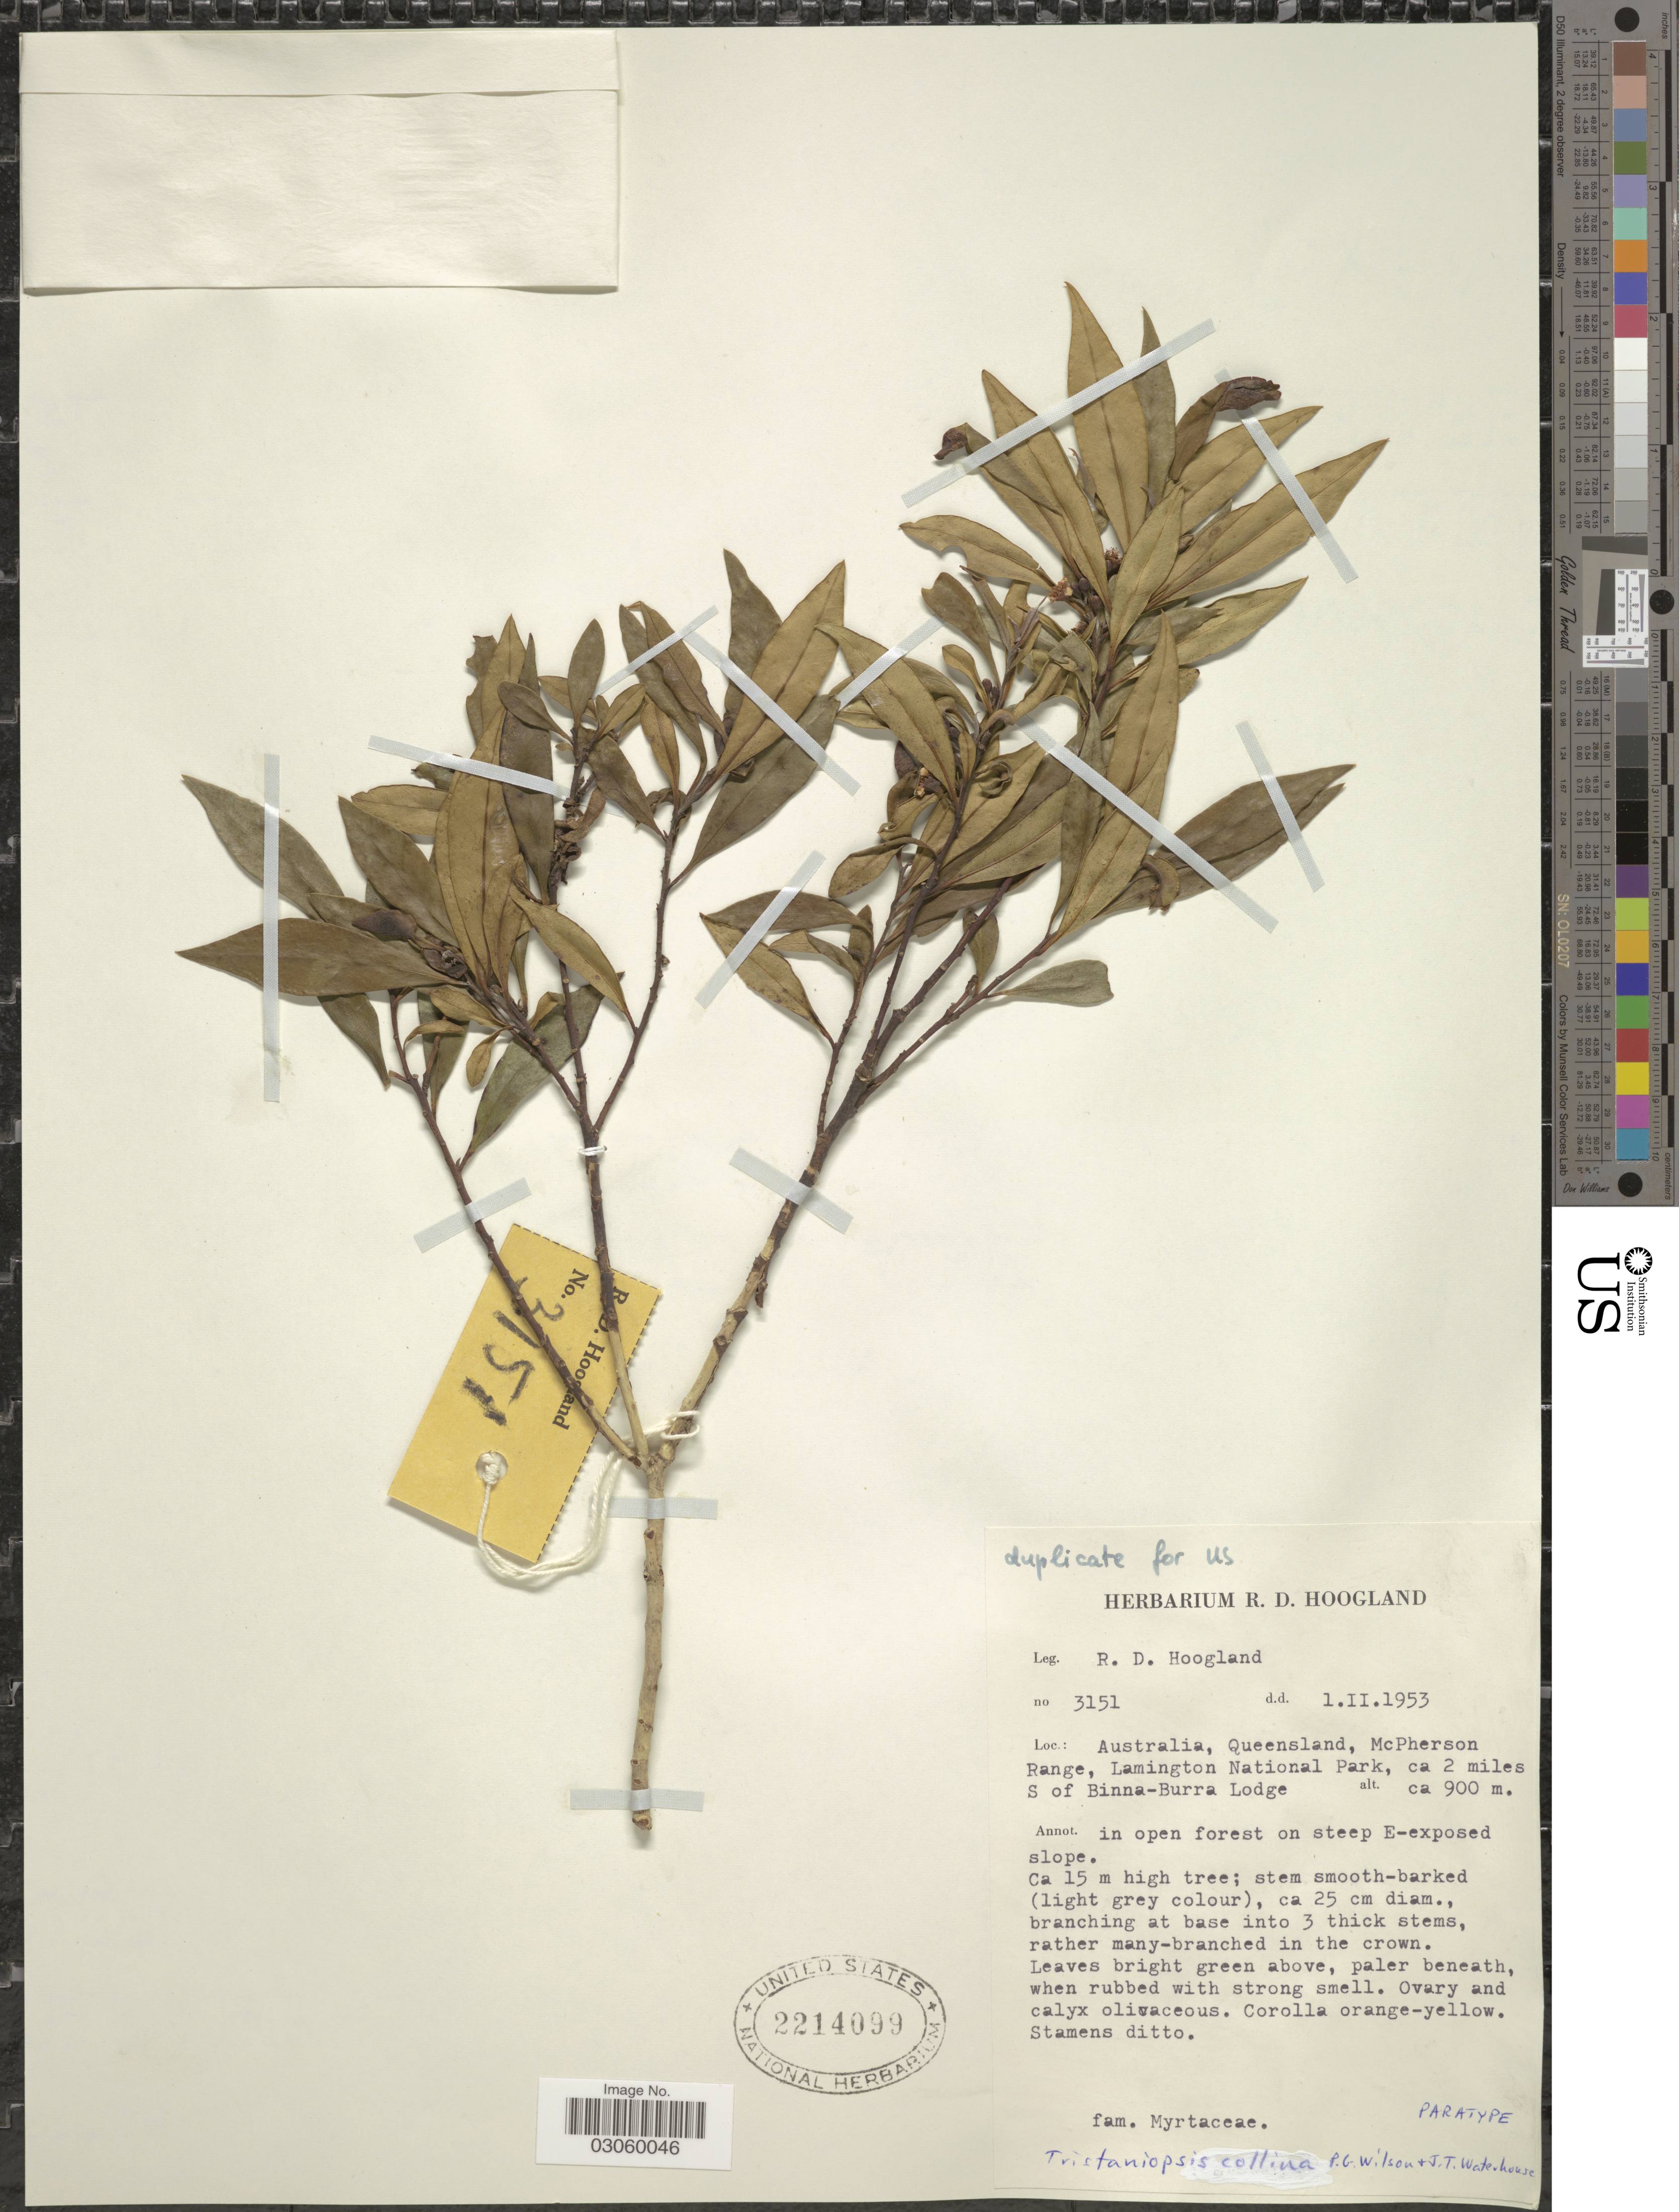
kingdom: Plantae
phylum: Tracheophyta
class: Magnoliopsida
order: Myrtales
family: Myrtaceae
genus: Tristaniopsis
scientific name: Tristaniopsis collina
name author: P.G. Wilson & J. T. Waterh.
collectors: R. D. Hoogland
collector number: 3151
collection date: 1953-02-01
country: Australia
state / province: Queensland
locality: McPherson Range, Lamington National Park, ca 2 miles S of Binna-Burra Lodge.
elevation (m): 900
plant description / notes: Paratype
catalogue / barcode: US 2214099